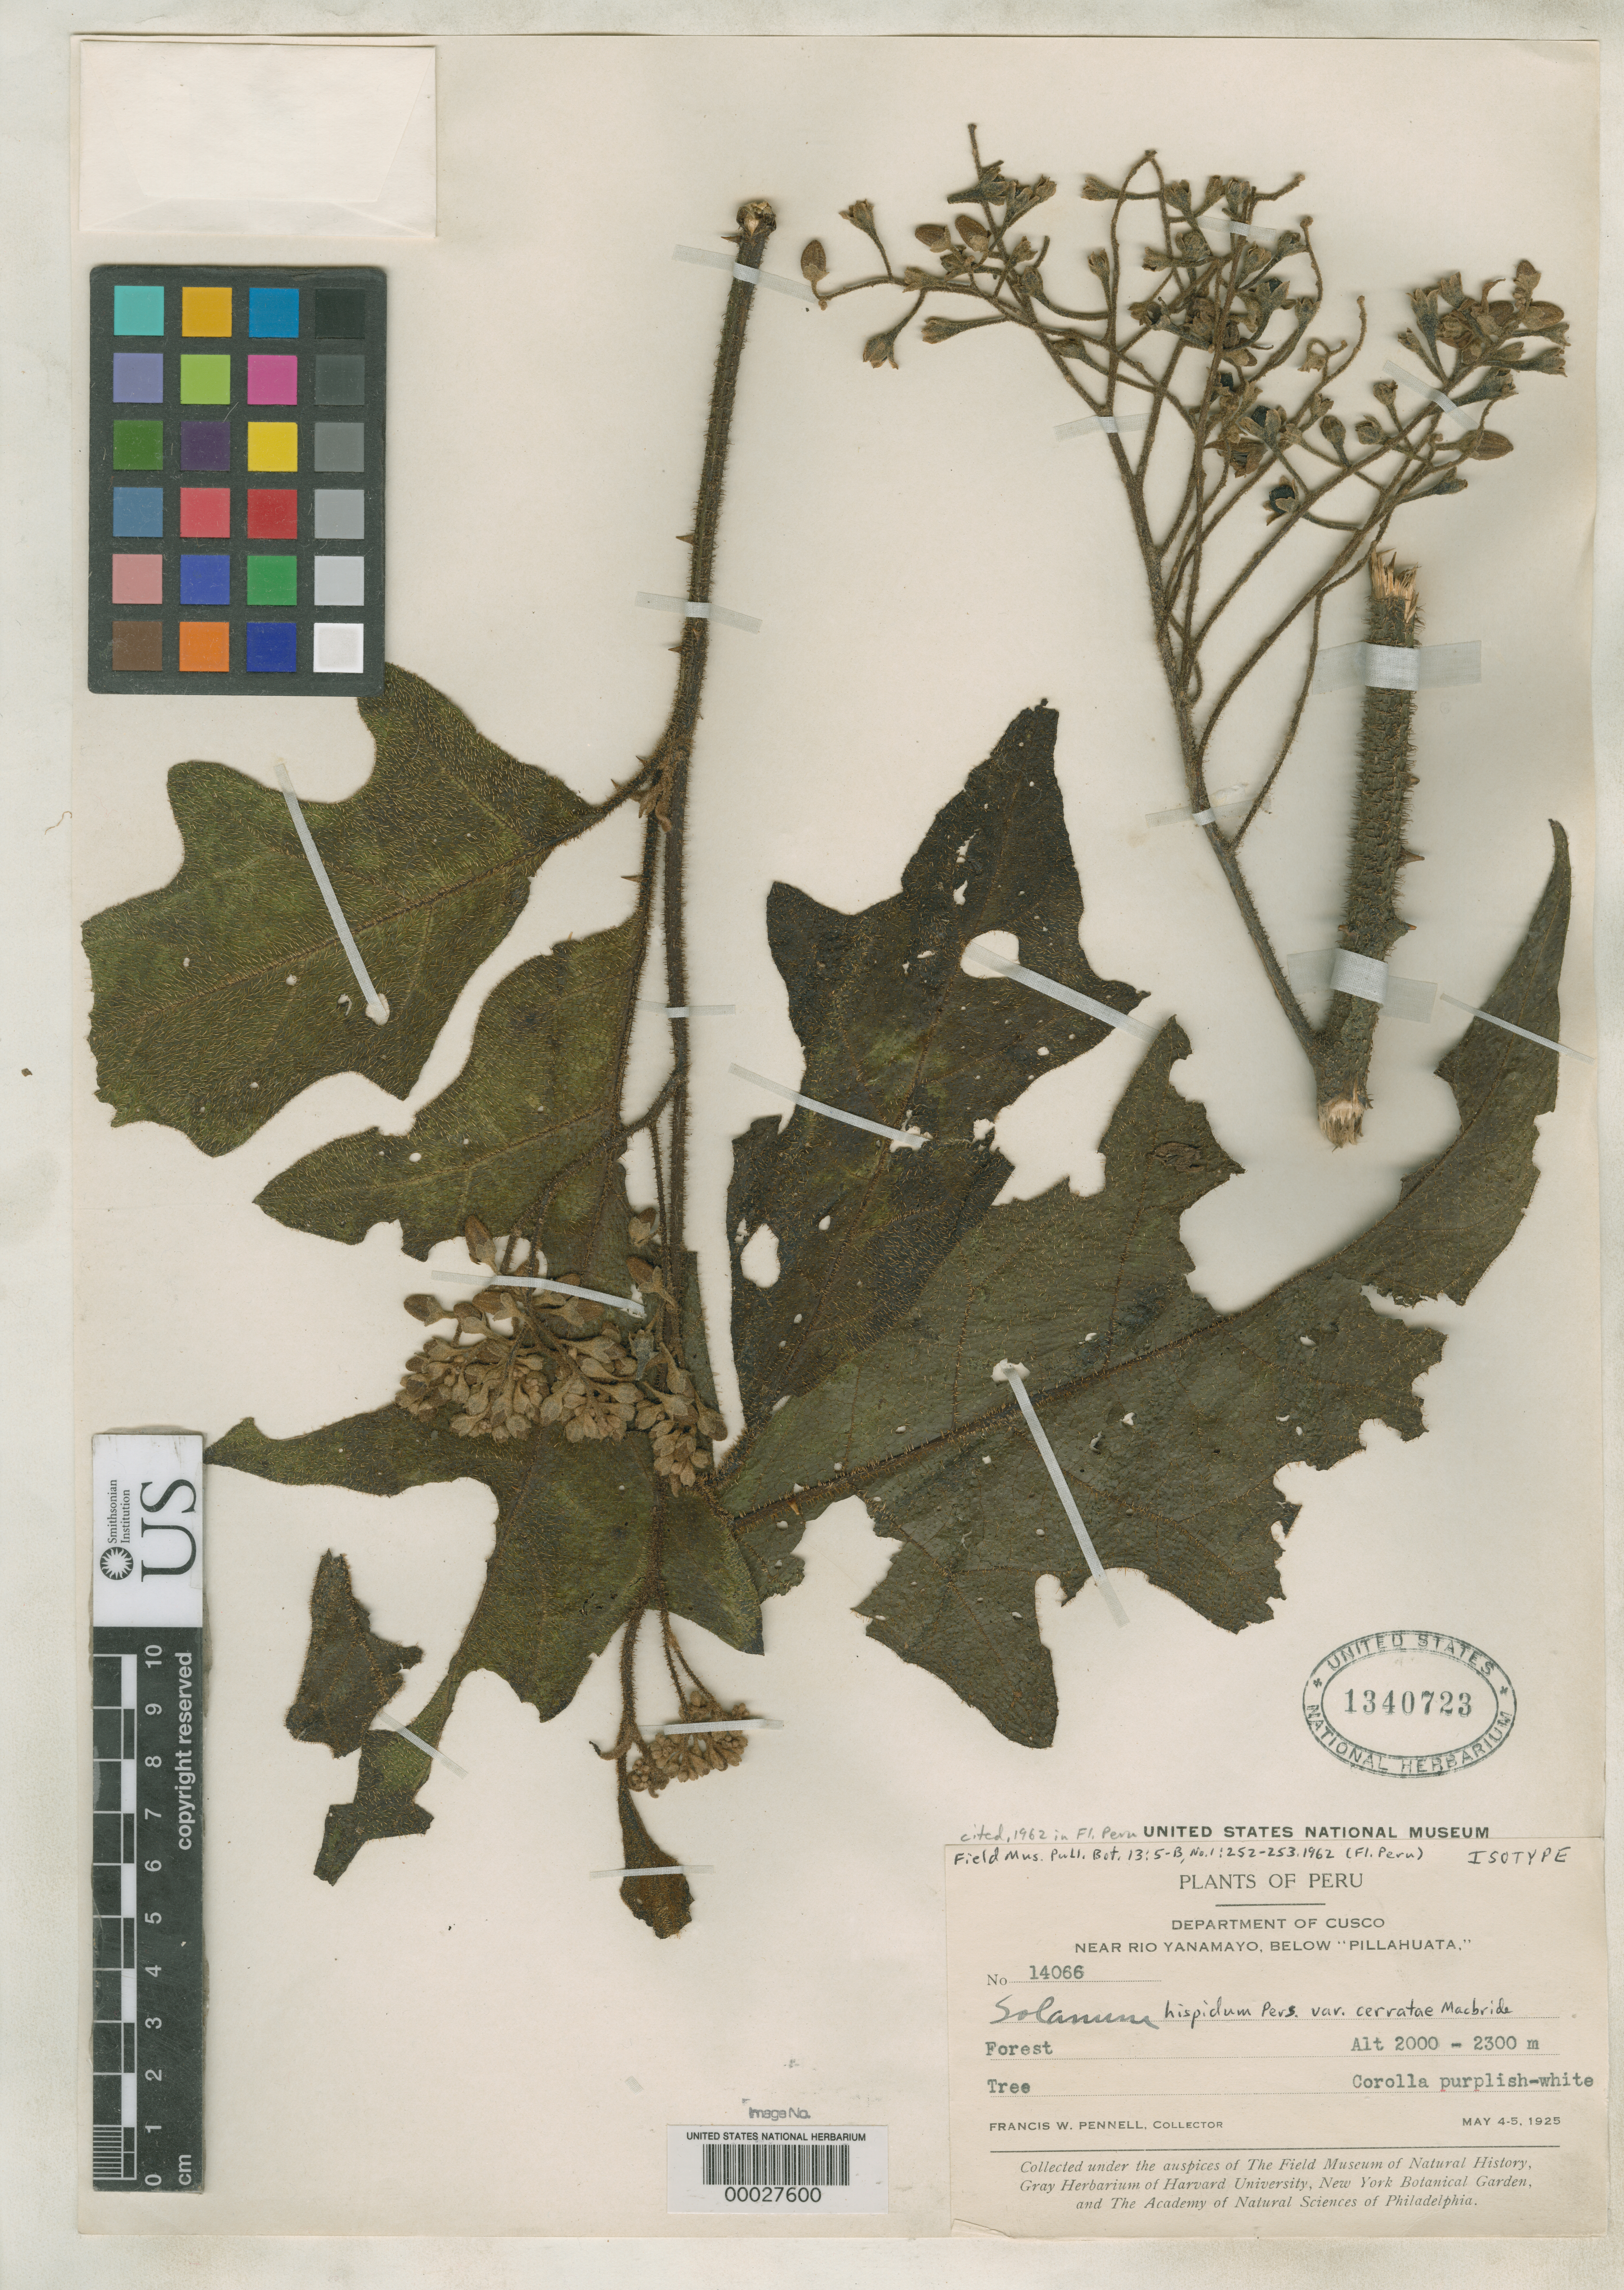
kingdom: Plantae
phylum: Tracheophyta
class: Magnoliopsida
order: Solanales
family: Solanaceae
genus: Solanum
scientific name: Solanum hispidum var. cerratae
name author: J.F. Macbr.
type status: Isotype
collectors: F. W. Pennell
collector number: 14066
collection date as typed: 04 May 1925 to 05 May 1925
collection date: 1925-05-04/1925-05-05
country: Peru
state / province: Cusco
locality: near Río Yanamayo, below Pillahuata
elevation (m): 2000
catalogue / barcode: US 1340723